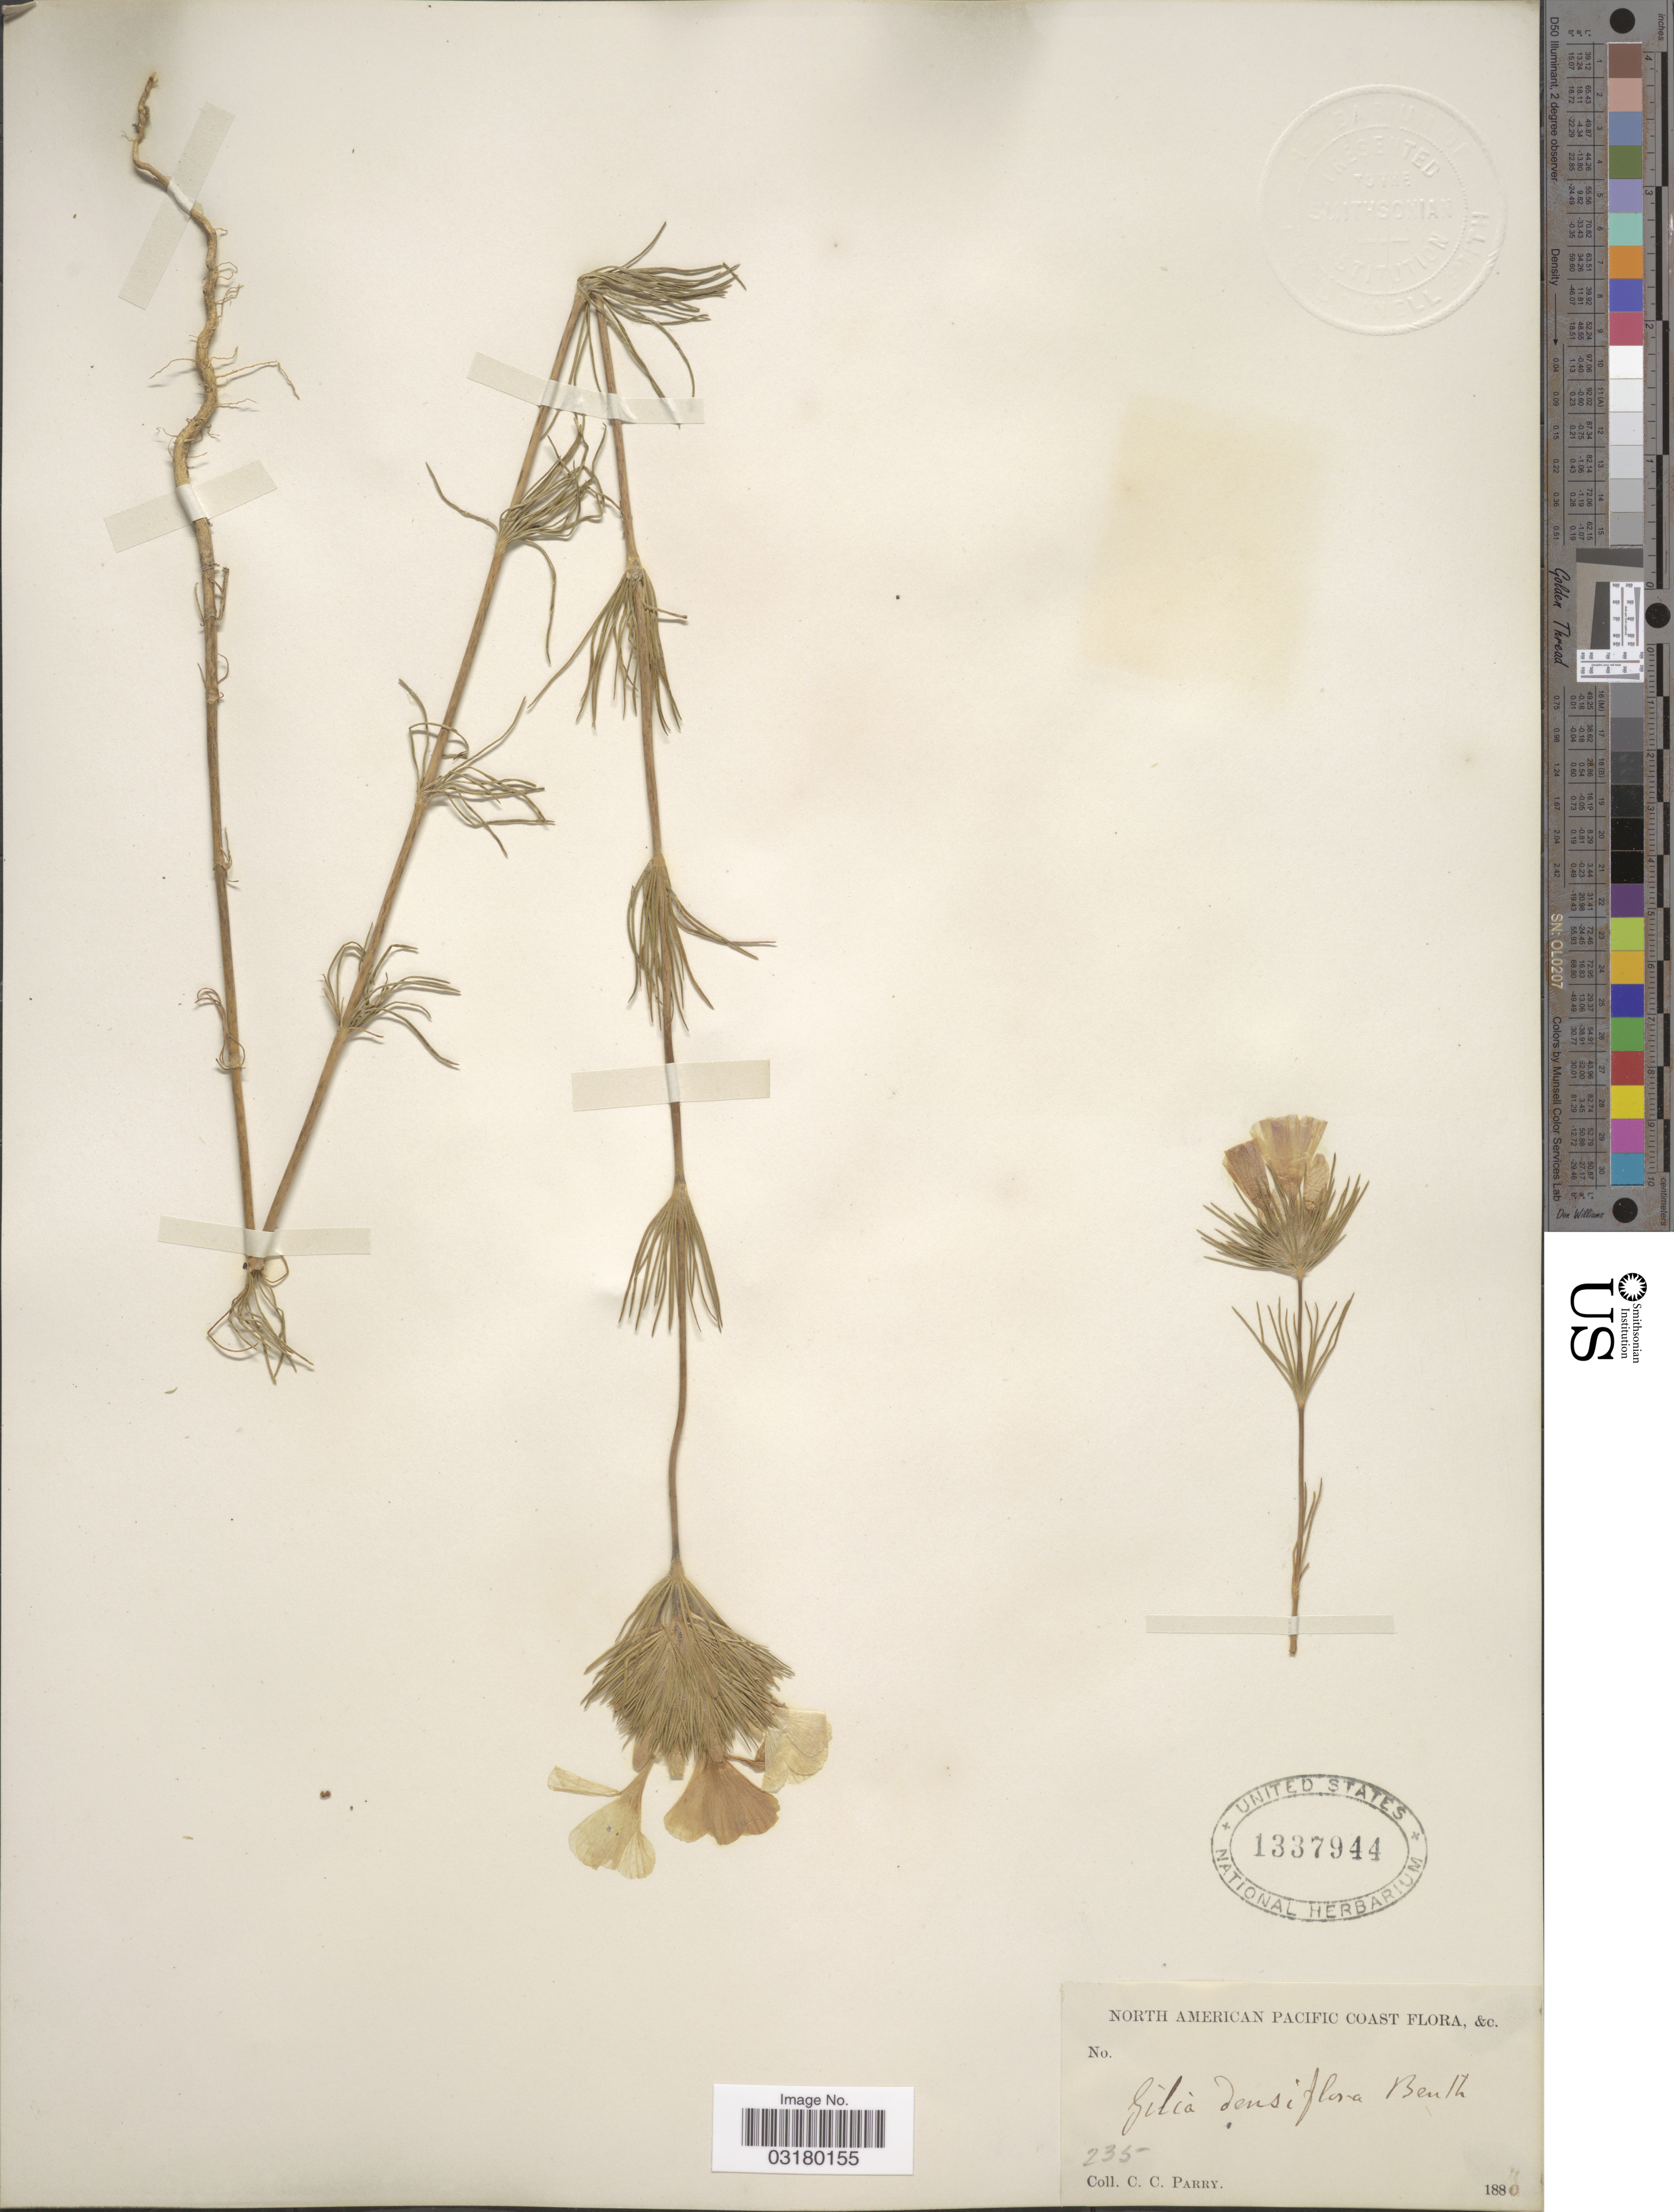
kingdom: Plantae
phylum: Tracheophyta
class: Magnoliopsida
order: Ericales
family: Polemoniaceae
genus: Eriastrum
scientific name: Eriastrum densifolium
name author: (Benth.) H. Mason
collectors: C. C. Parry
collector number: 235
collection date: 1880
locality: North American Pacific Coast.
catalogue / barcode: US 1337944